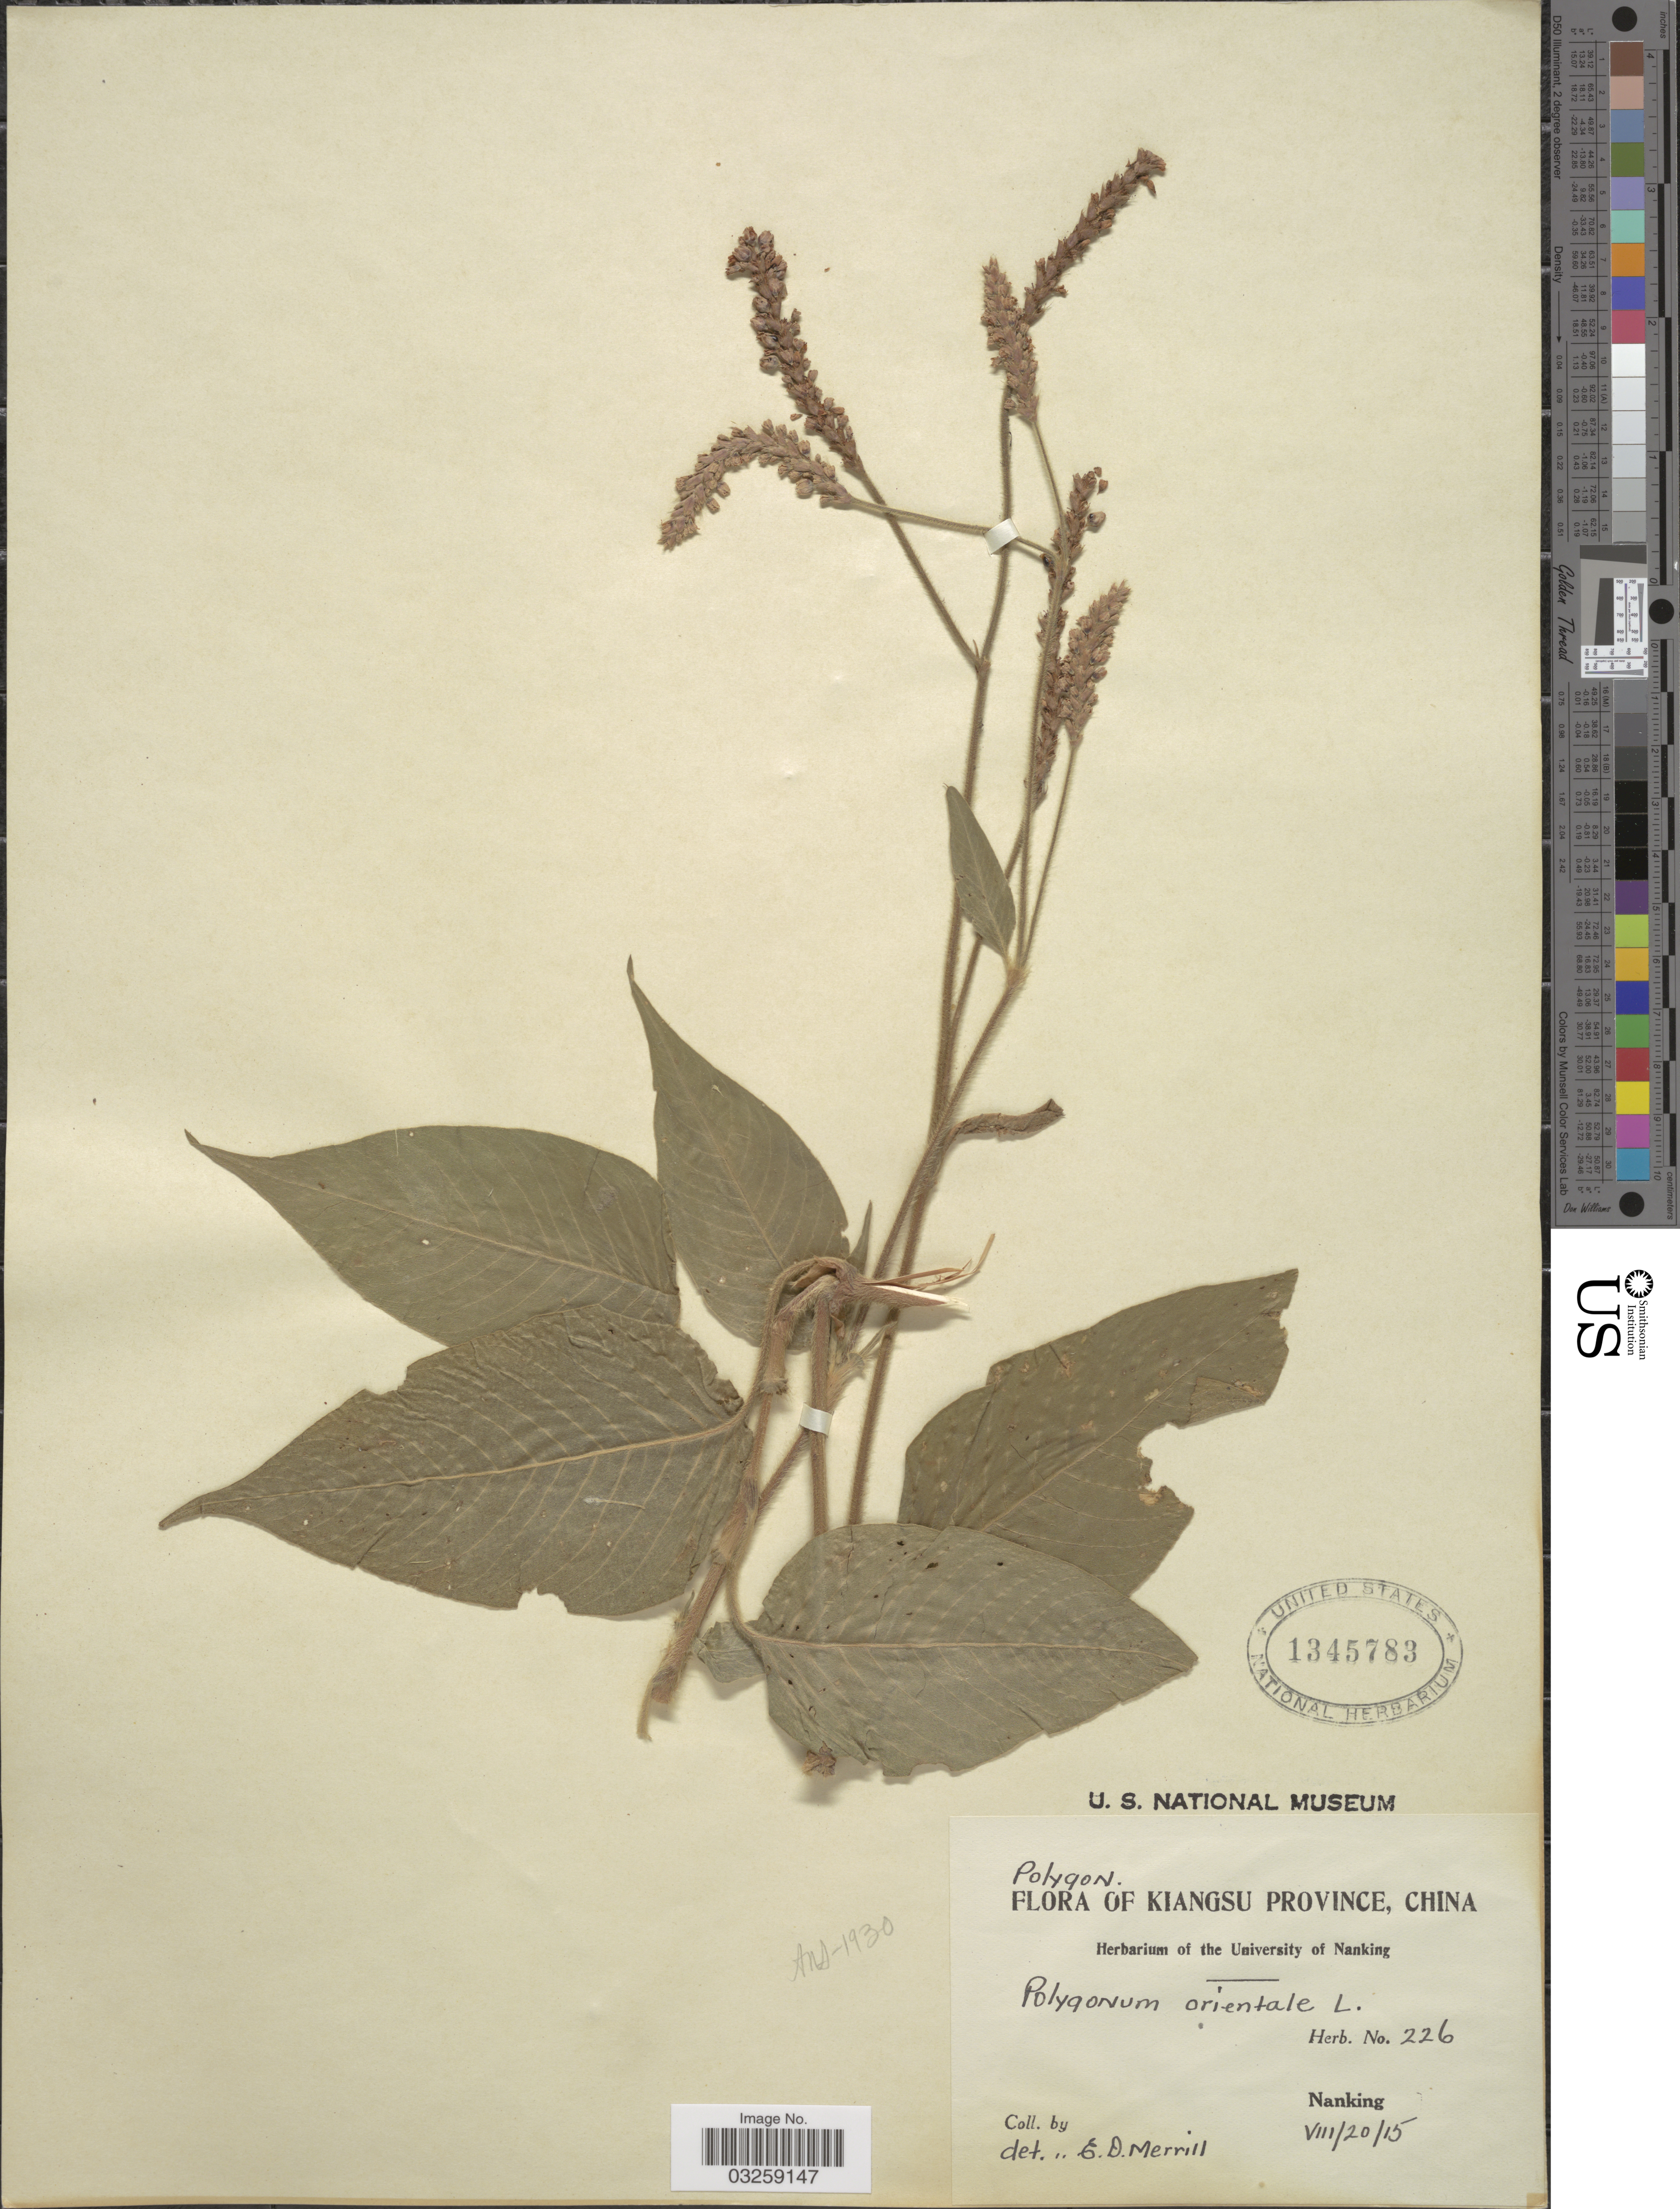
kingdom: Plantae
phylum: Tracheophyta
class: Magnoliopsida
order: Caryophyllales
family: Polygonaceae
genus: Polygonum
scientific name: Polygonum orientale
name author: L.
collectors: ex herb. University of Nanking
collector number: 226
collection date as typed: Transcribed d/m/y: 20/8/15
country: China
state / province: Jiangsu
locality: Kiangsu Province. Nanking.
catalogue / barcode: US 1345783